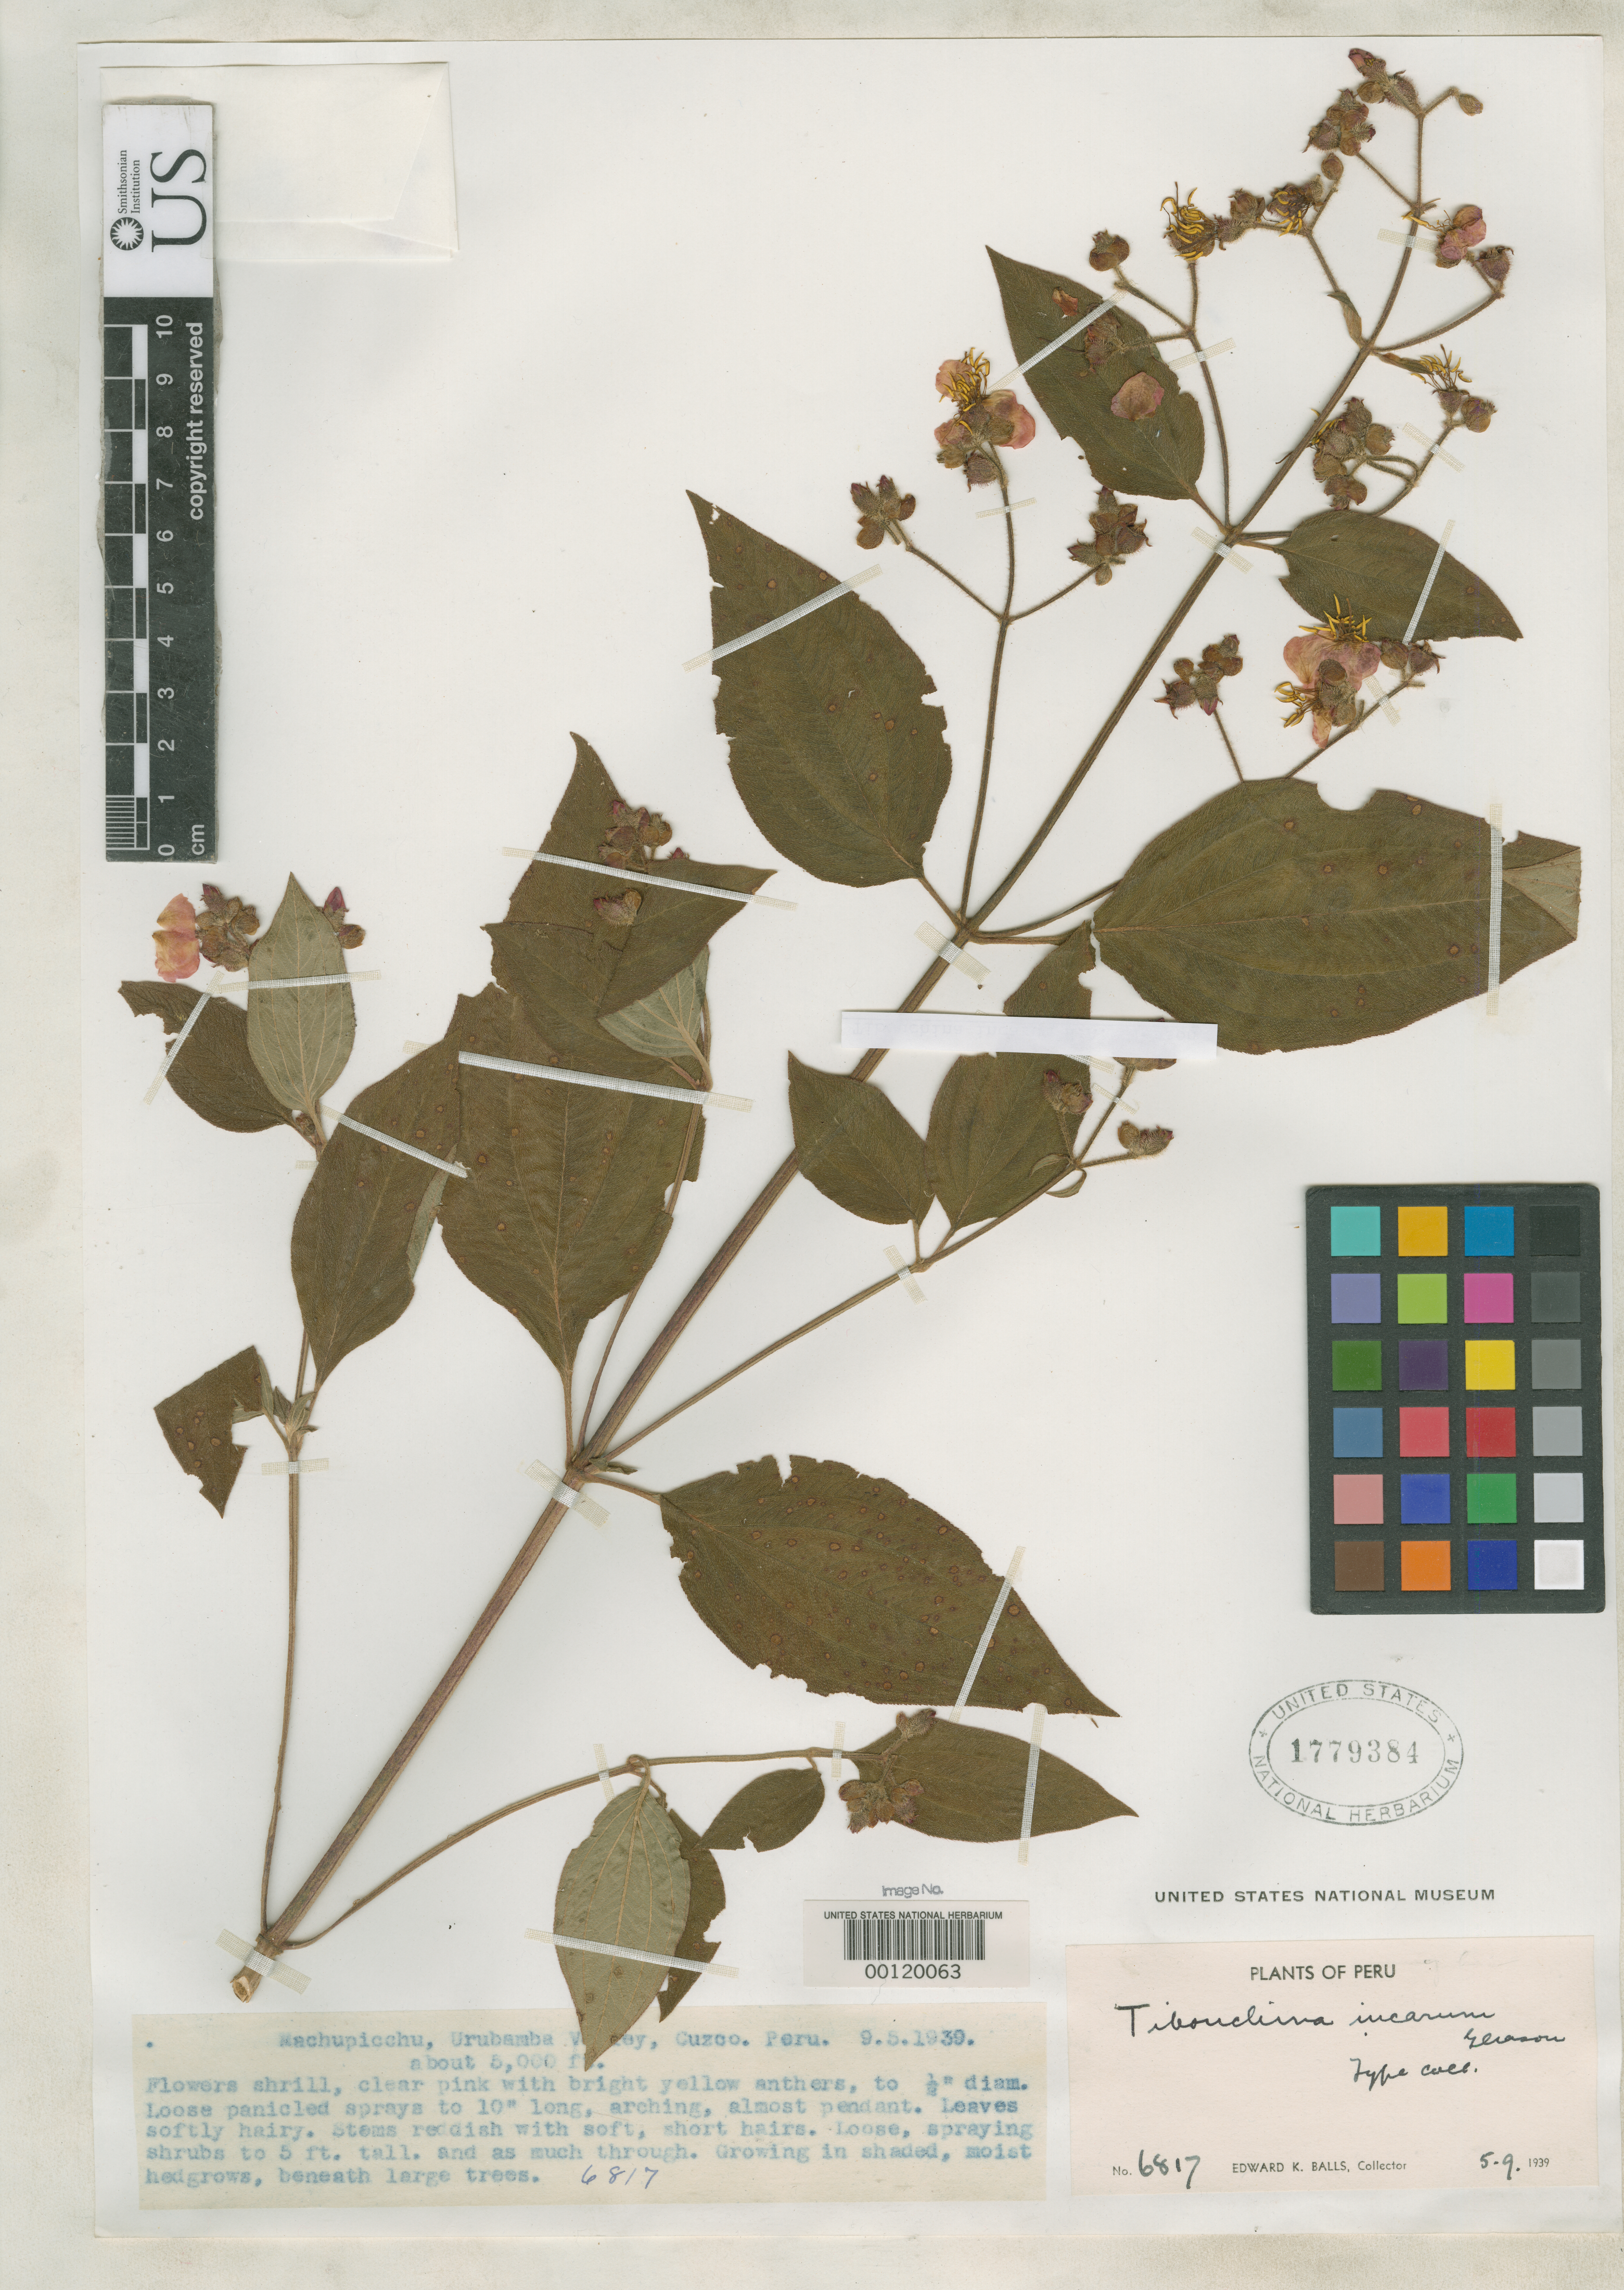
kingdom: Plantae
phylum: Tracheophyta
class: Magnoliopsida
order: Myrtales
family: Melastomataceae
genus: Tibouchina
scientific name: Tibouchina incarum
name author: Gleason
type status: Isotype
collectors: E. K. Balls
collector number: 6817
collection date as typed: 05 Sep 1939 or 09 May 1939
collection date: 1939-05-09 or 1939-09-05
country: Peru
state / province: Cusco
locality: Machu-Picchu, Urubamba Valley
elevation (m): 1524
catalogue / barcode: US 1779384